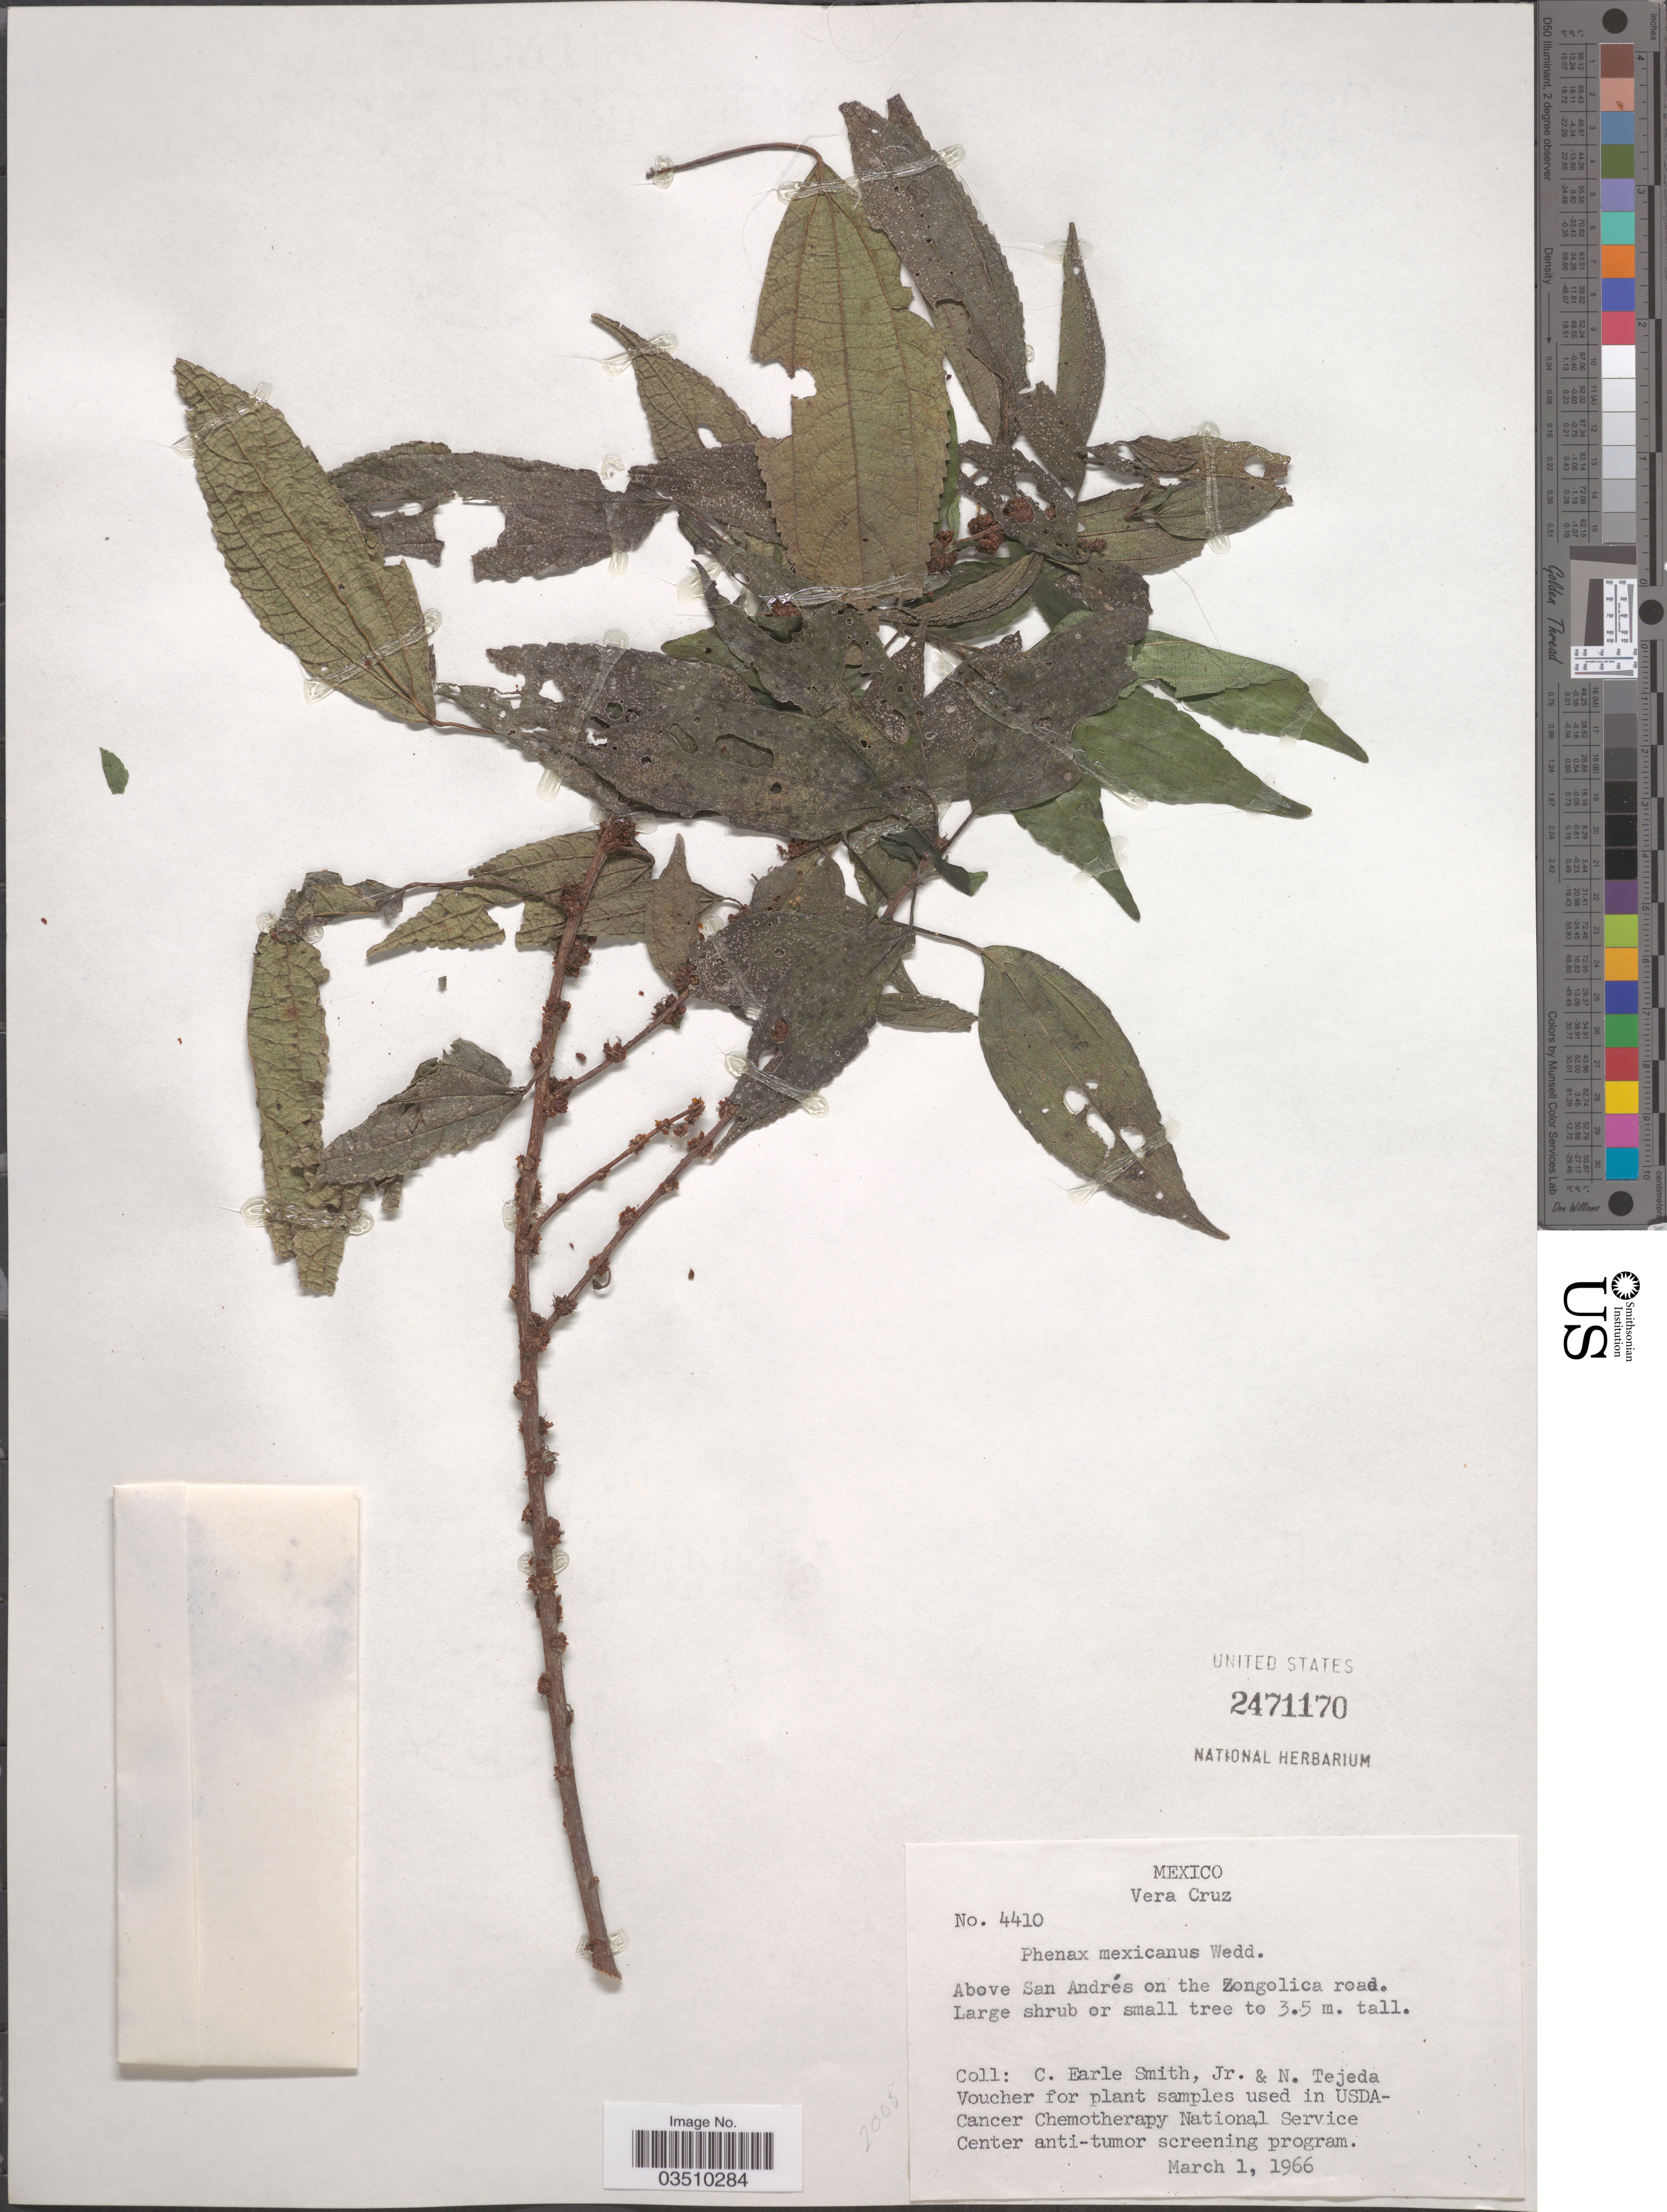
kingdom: Plantae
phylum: Tracheophyta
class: Magnoliopsida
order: Rosales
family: Urticaceae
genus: Phenax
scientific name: Phenax mexicanus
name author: Wedd.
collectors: C. E. Smith Jr. & N. Tejeda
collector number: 4410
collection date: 1966-03-01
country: Mexico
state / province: Veracruz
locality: Vera Cruz. Above San Andrés on the Zongolica road.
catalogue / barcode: US 2471170